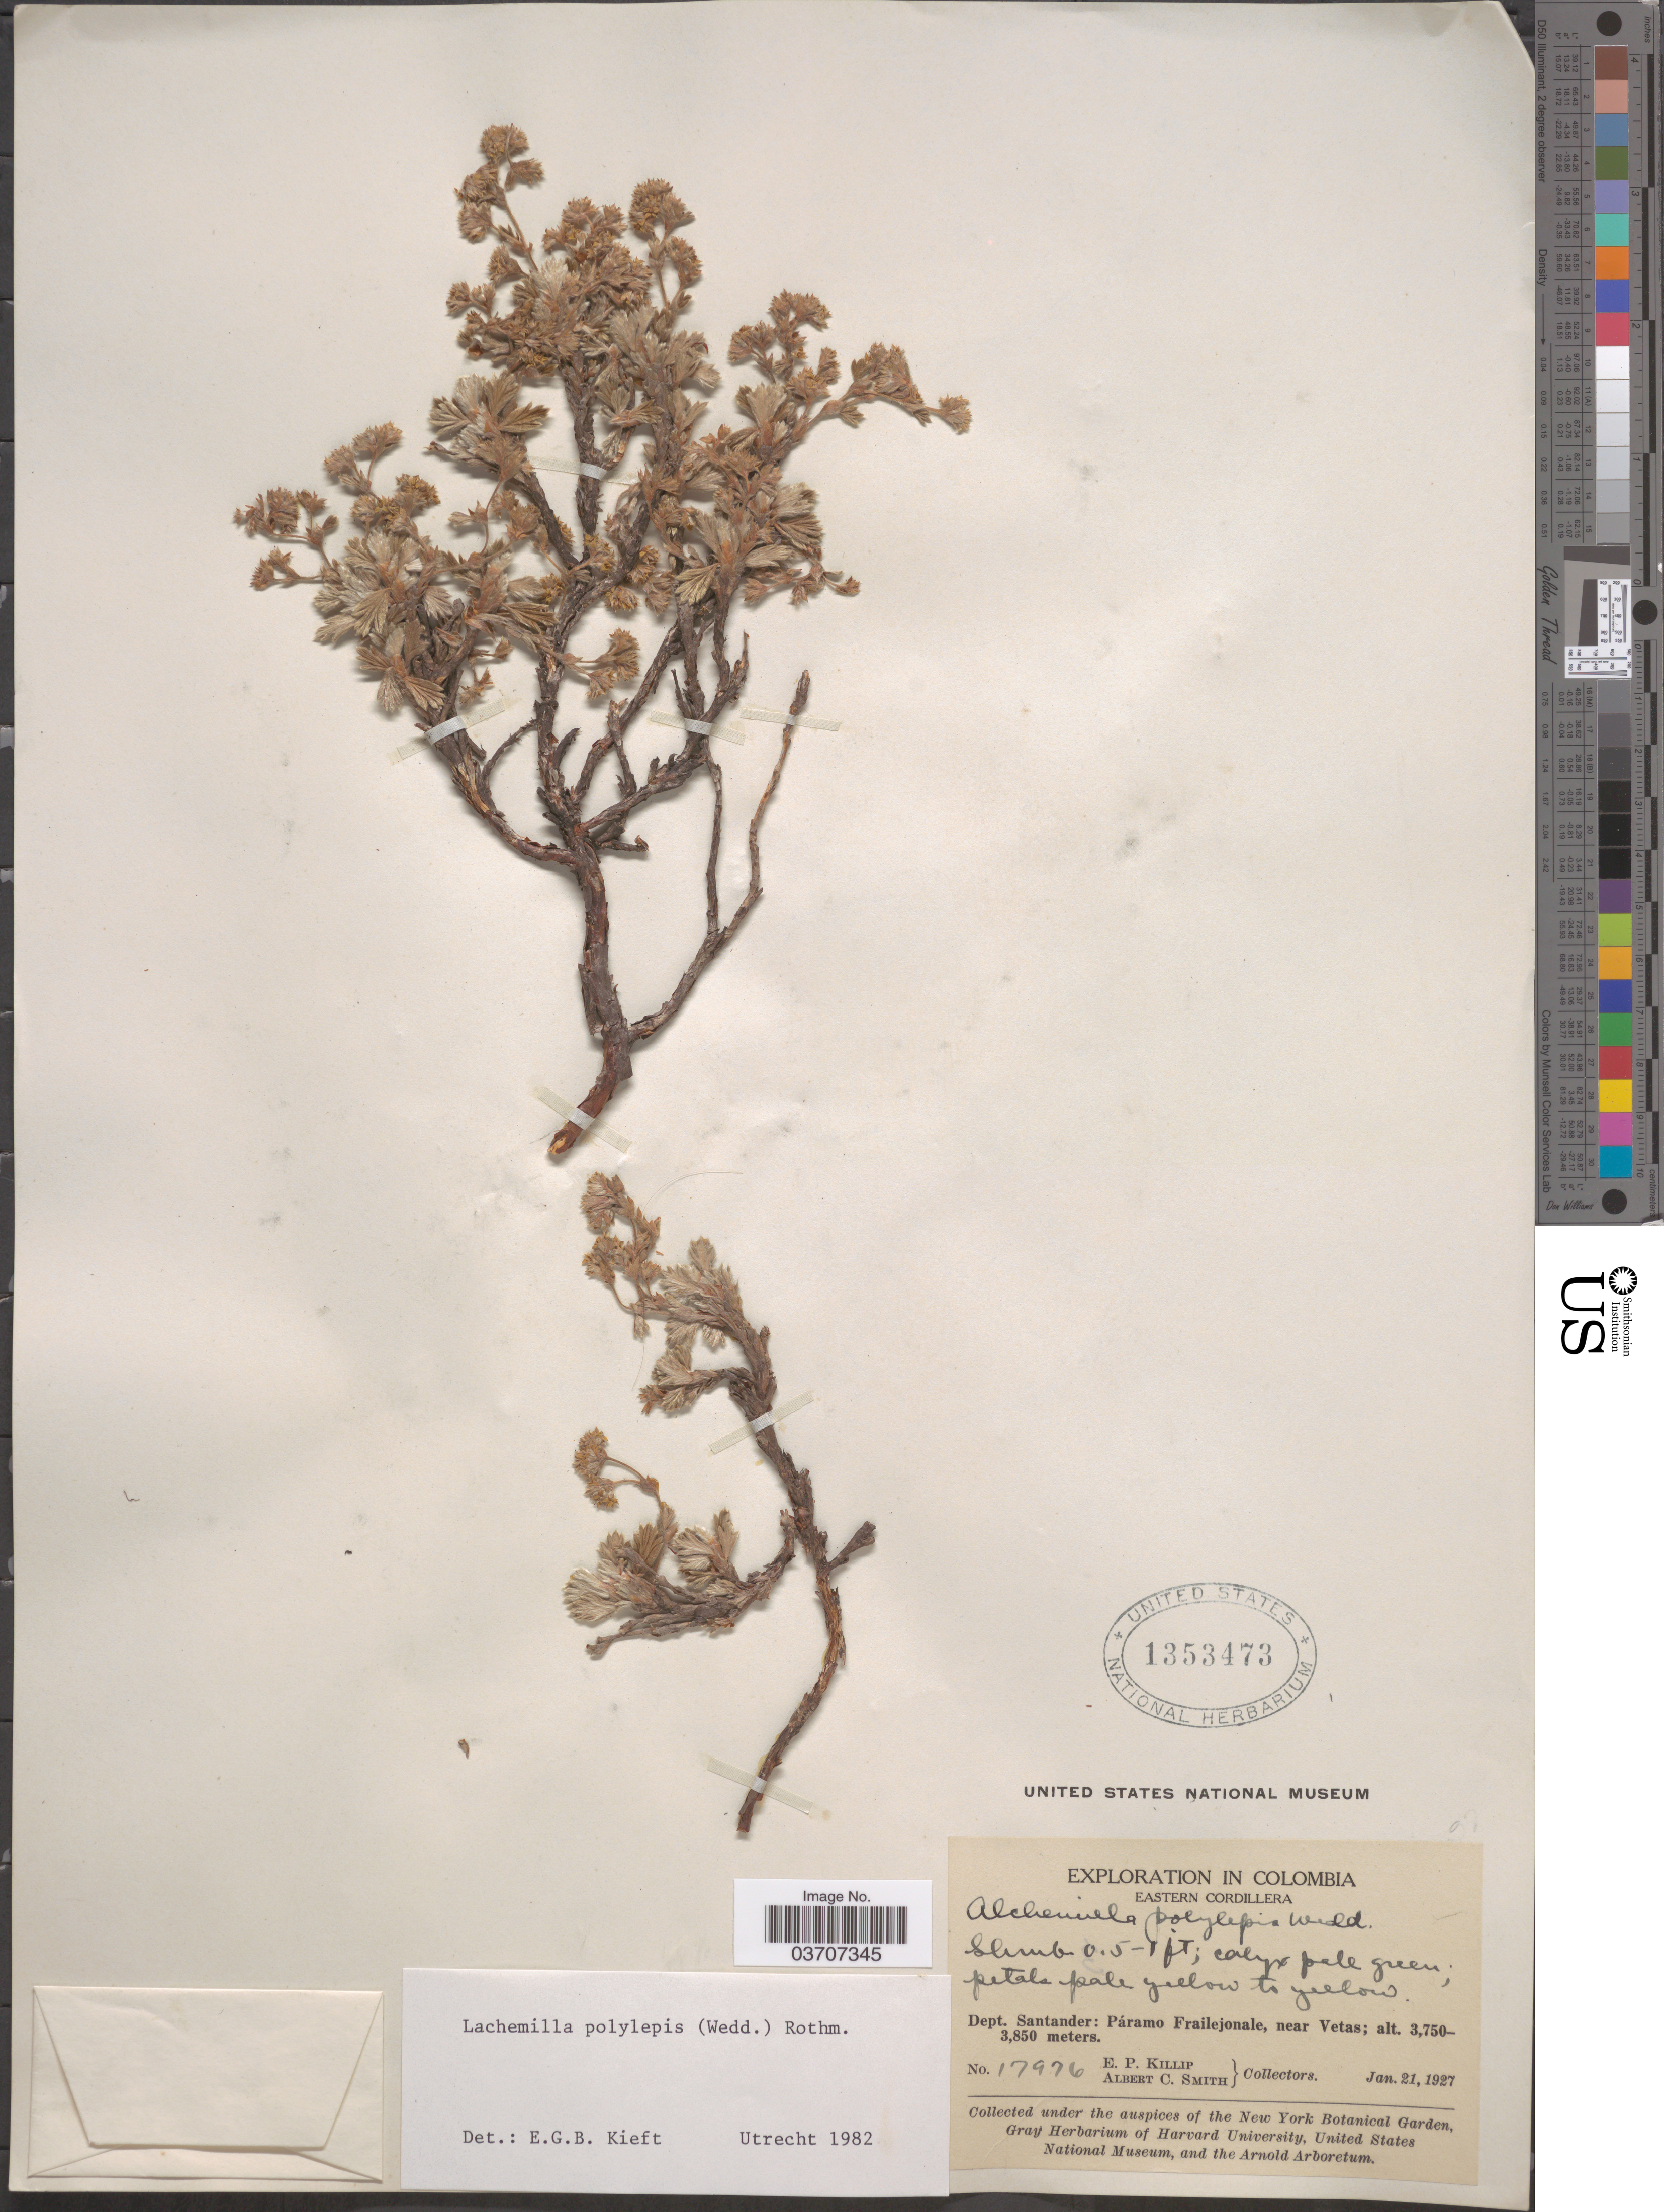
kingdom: Plantae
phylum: Tracheophyta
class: Magnoliopsida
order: Rosales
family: Rosaceae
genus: Lachemilla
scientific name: Lachemilla polylepis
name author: (Wedd.) Rothm.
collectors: E. P. Killip & A. C. Smith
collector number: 17976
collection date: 1927-01-21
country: Colombia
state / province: Santander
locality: Eastern Cordillera. Dept. Santander: Páramo de Frailejonale, near Vetas.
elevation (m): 3750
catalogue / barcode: US 1353473